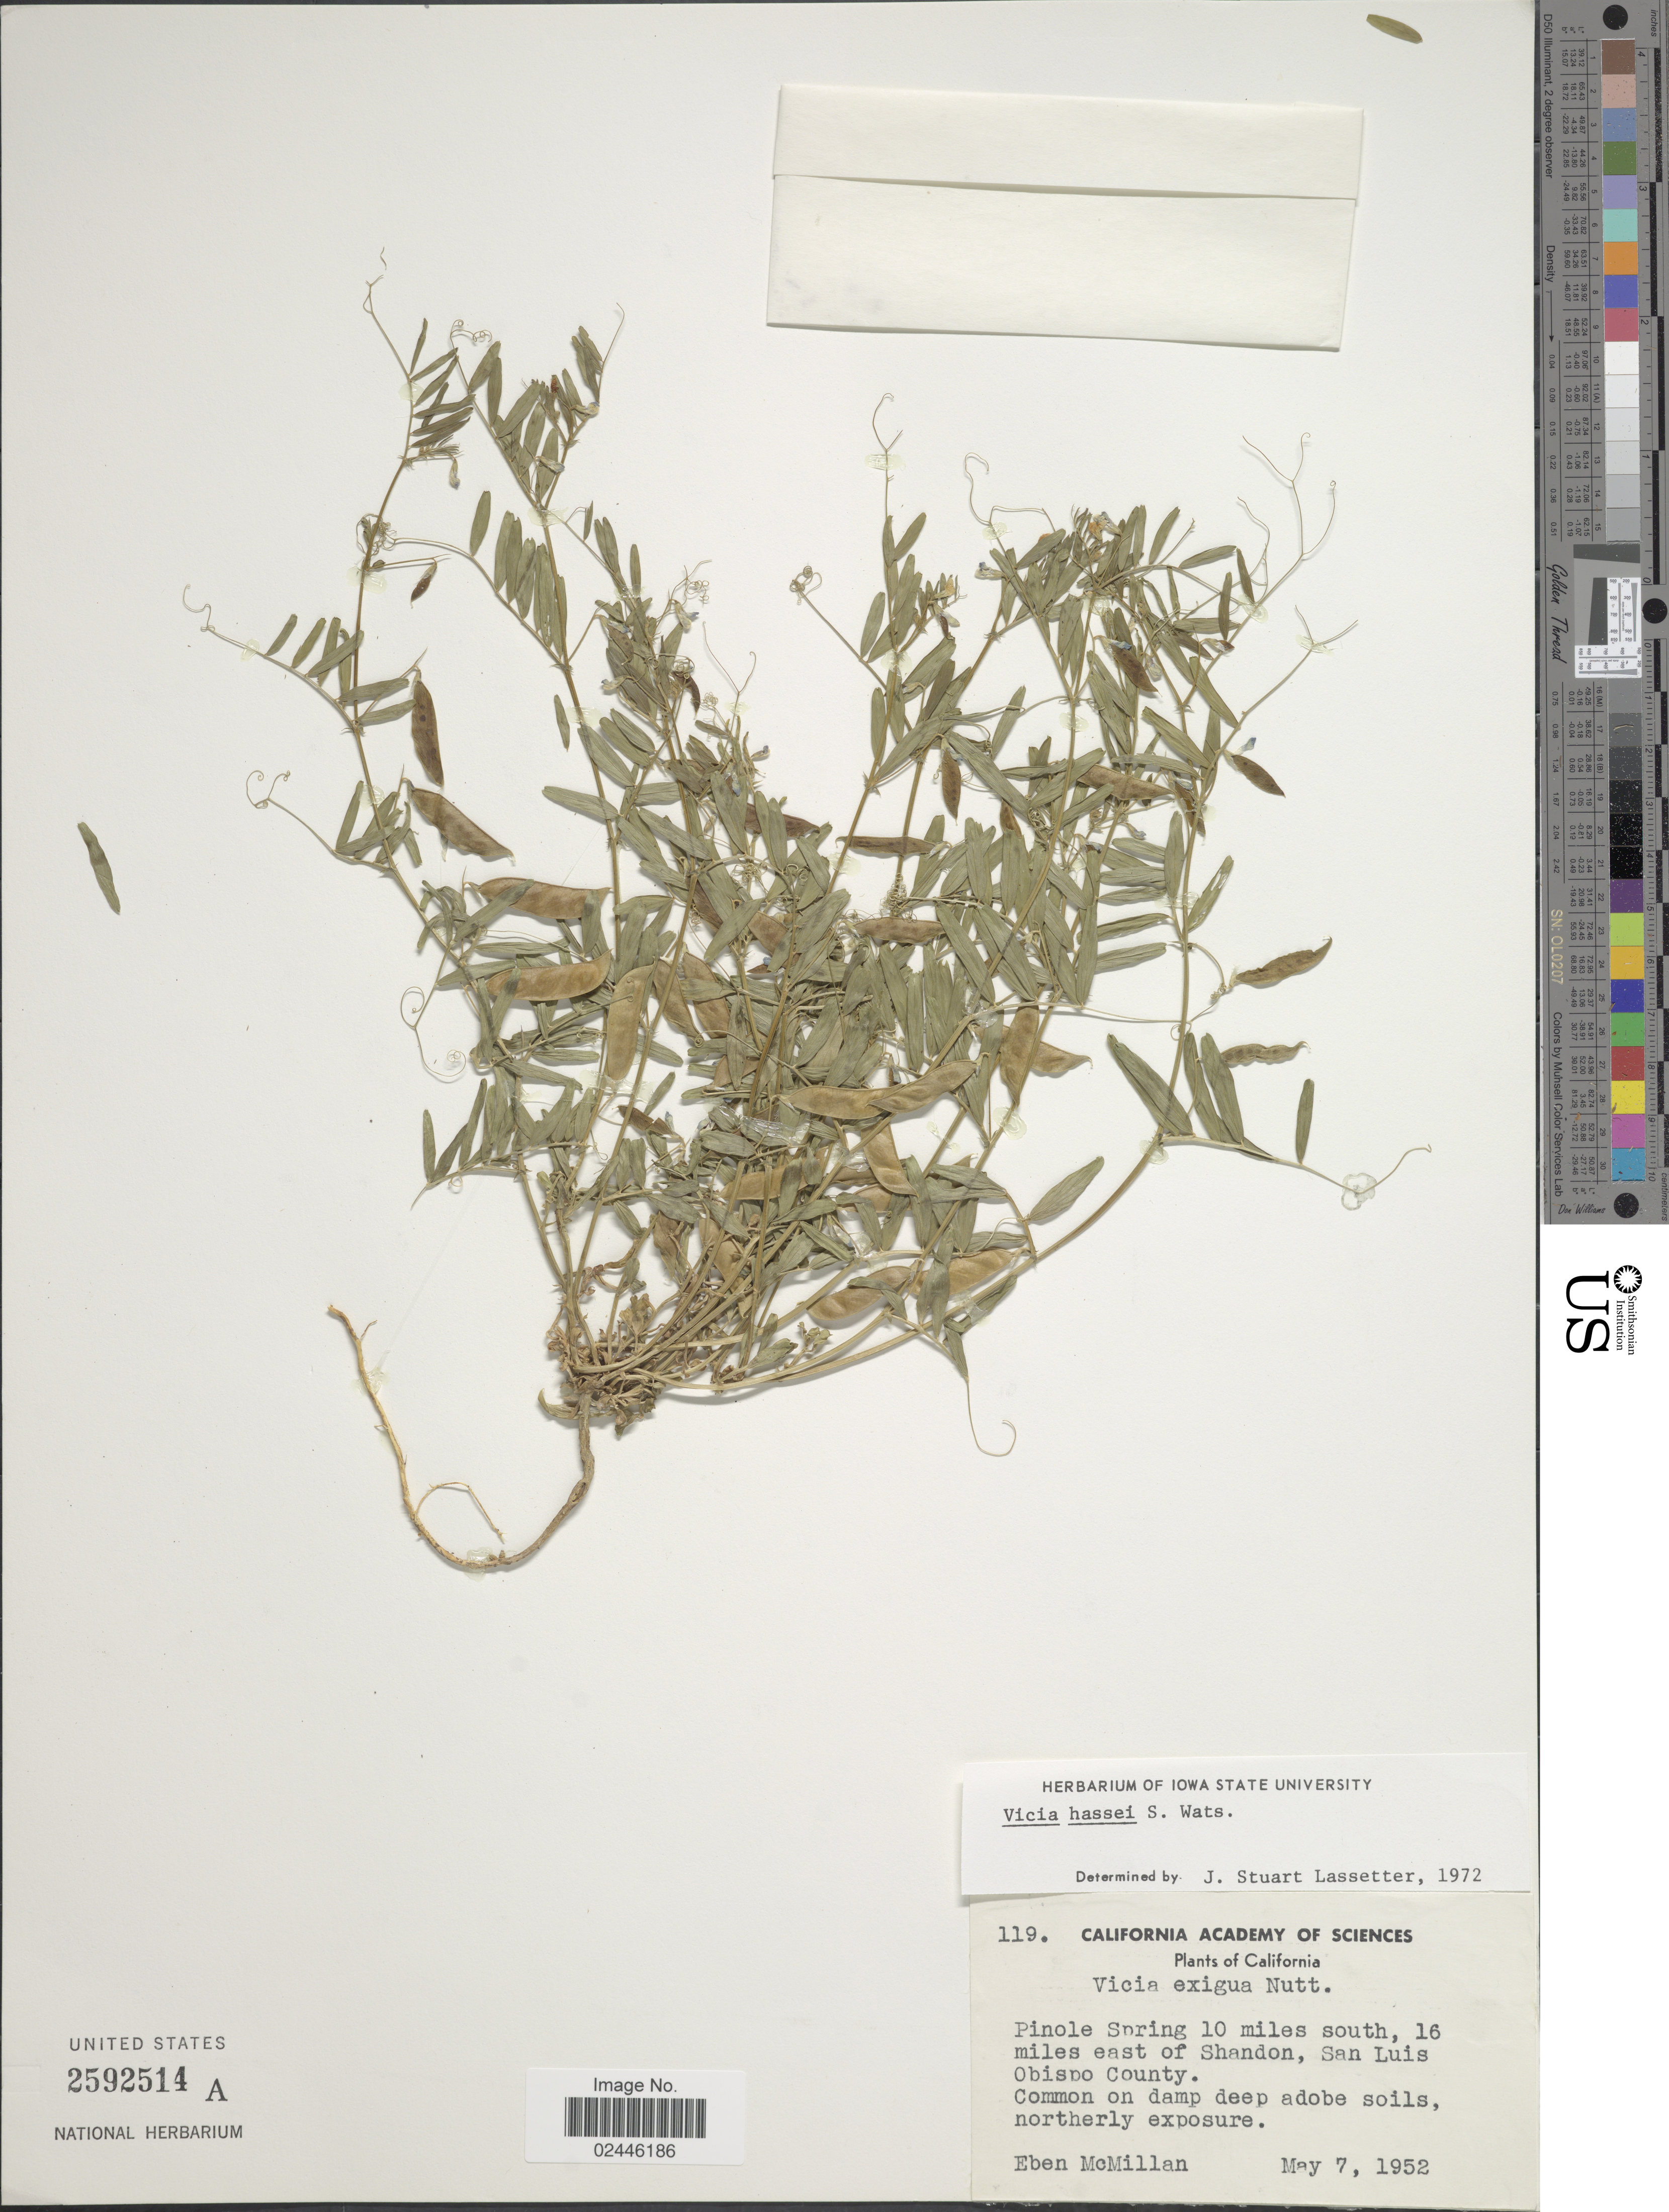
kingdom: Plantae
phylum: Tracheophyta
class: Magnoliopsida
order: Fabales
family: Fabaceae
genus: Vicia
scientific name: Vicia hassei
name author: S. Watson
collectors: E. McMillan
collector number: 119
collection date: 1952-05-07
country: United States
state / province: California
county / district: San Luis Obispo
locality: Pinole Spring 10 miles south, 16 miles east of Shandon, San Luis Obispo County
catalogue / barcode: US 2592514A